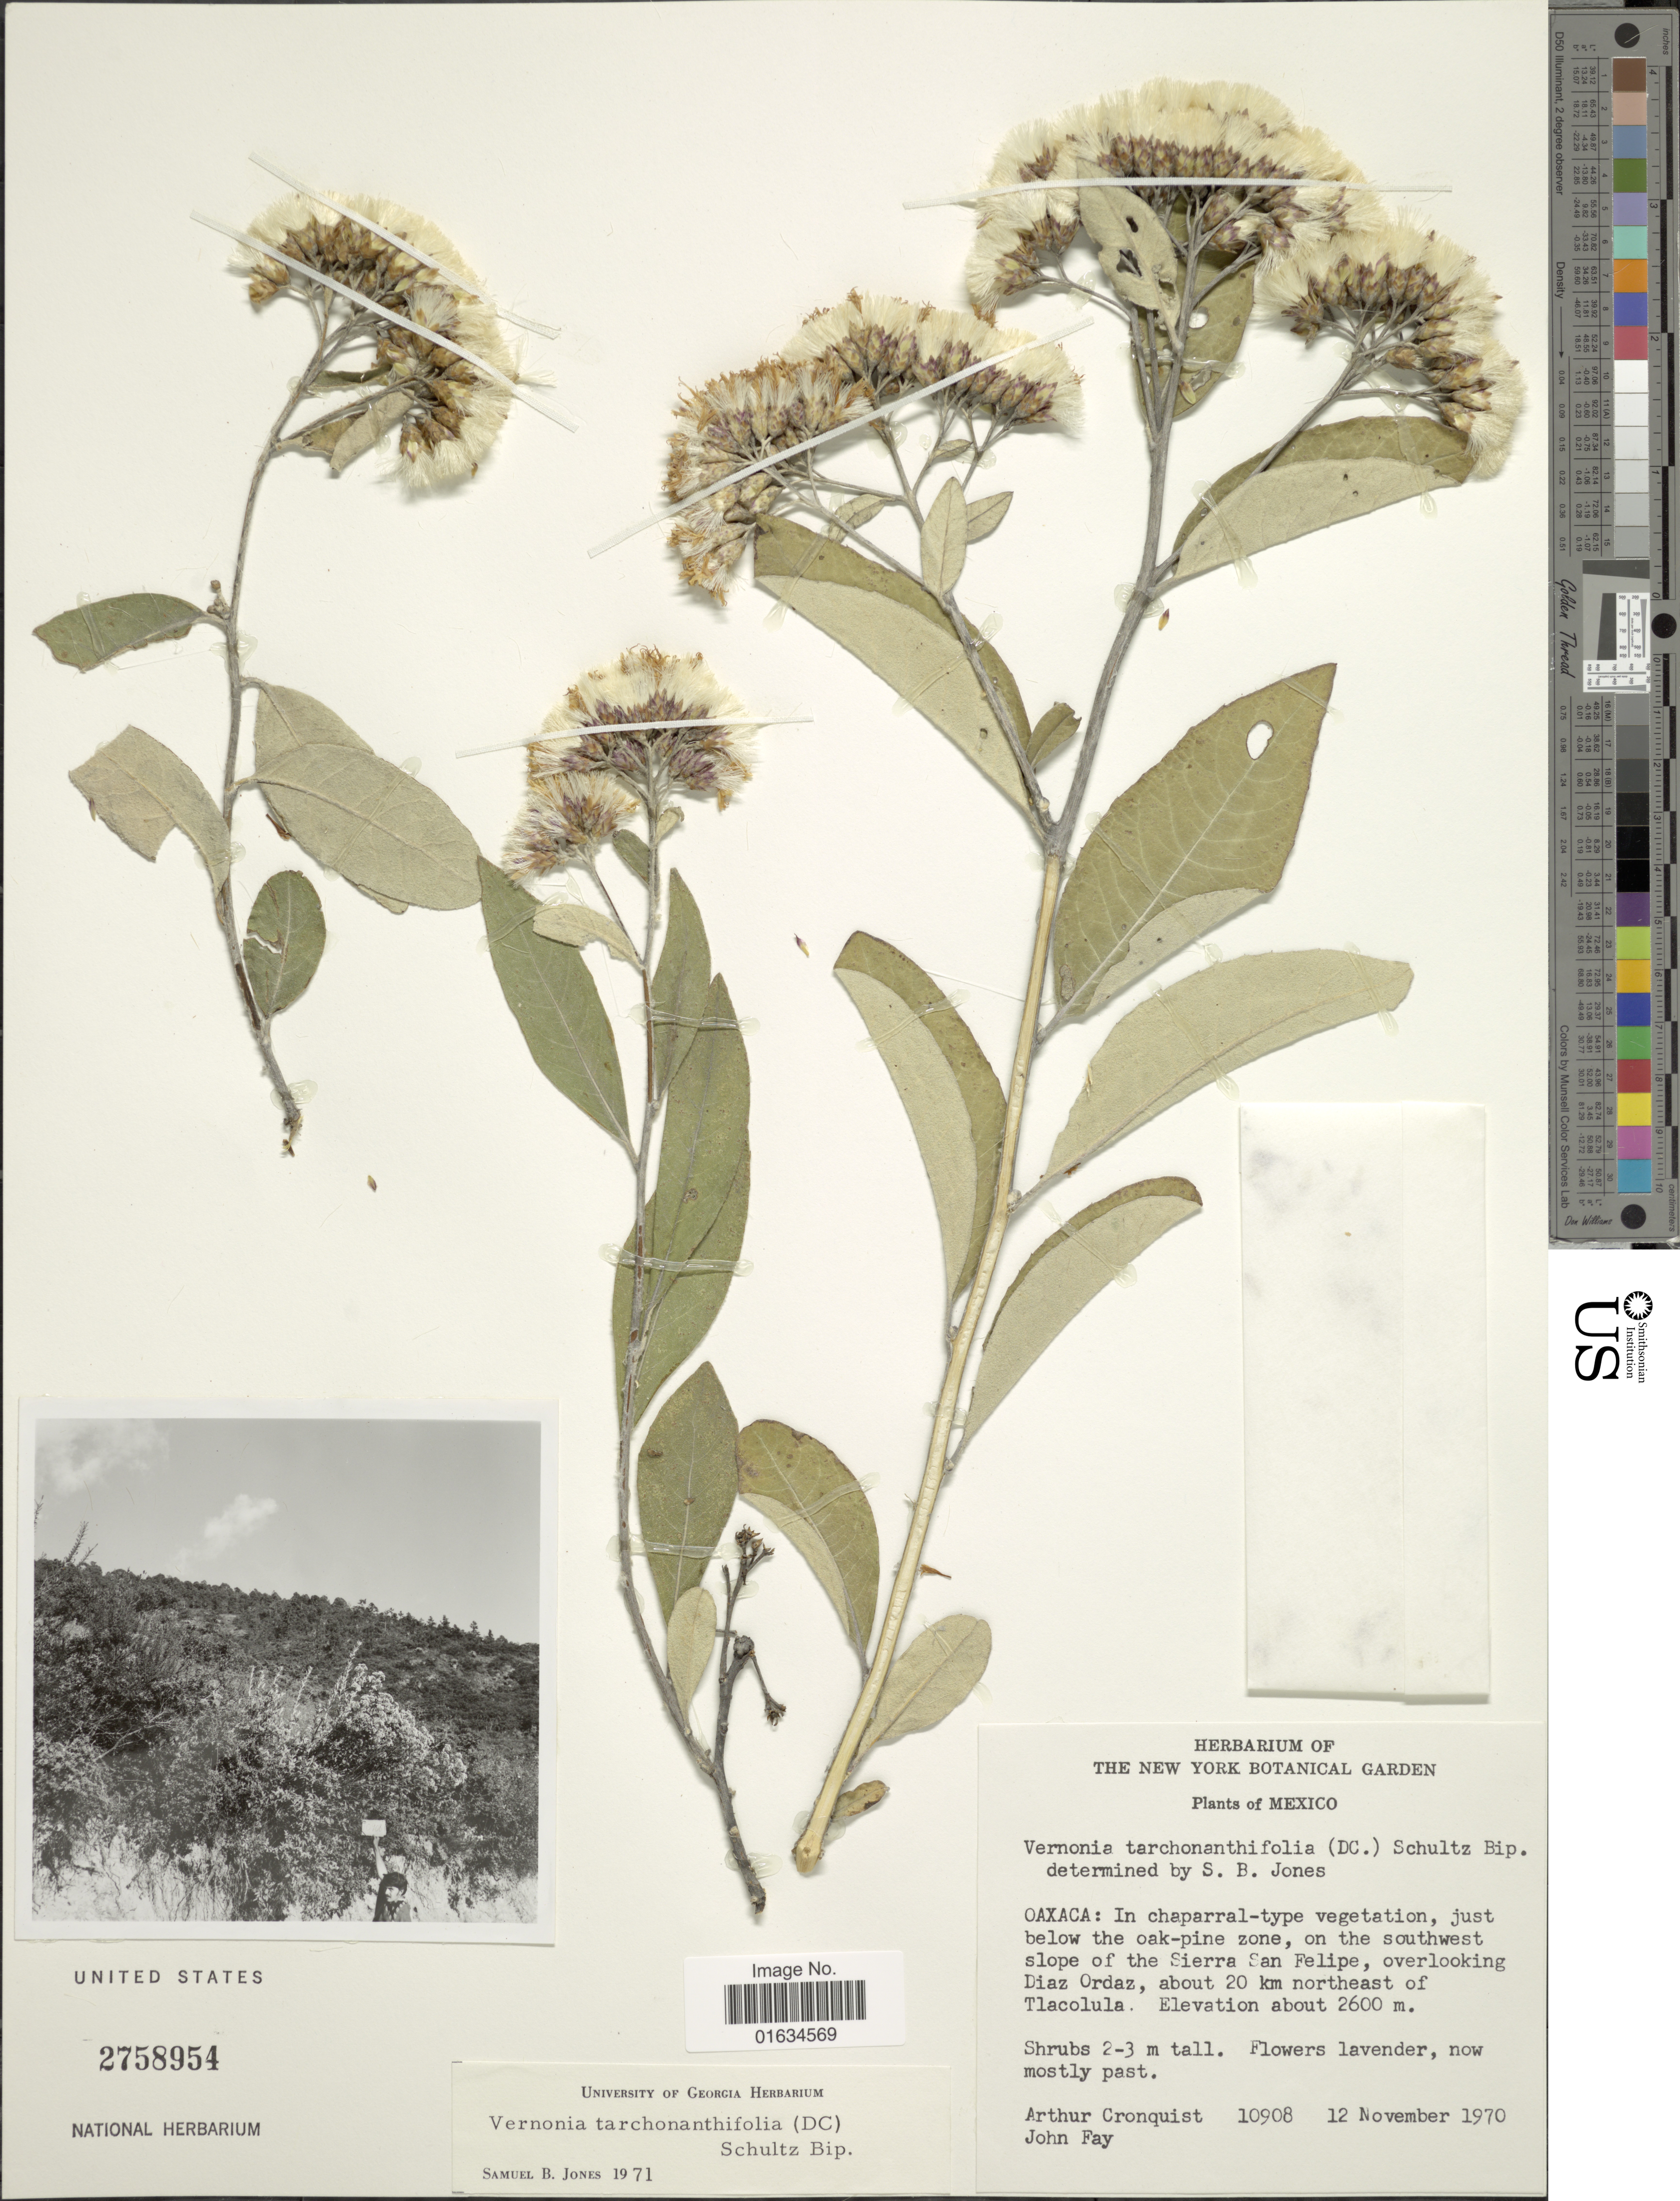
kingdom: Plantae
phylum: Tracheophyta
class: Magnoliopsida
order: Asterales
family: Asteraceae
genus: Eremosis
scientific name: Eremosis tarchonanthifolia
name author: (DC.) Gleason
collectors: A. J. Cronquist & J. M. Fay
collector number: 10809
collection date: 1970-11-12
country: Mexico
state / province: Oaxaca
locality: In Chaparral-type vegetation, just below the oak-pine zone, on the southwest slope of the Sierra San Felipe, overlooking Diaz Ordaz, about 20 km northeast of Tlacolula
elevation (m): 2600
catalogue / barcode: US 2758954